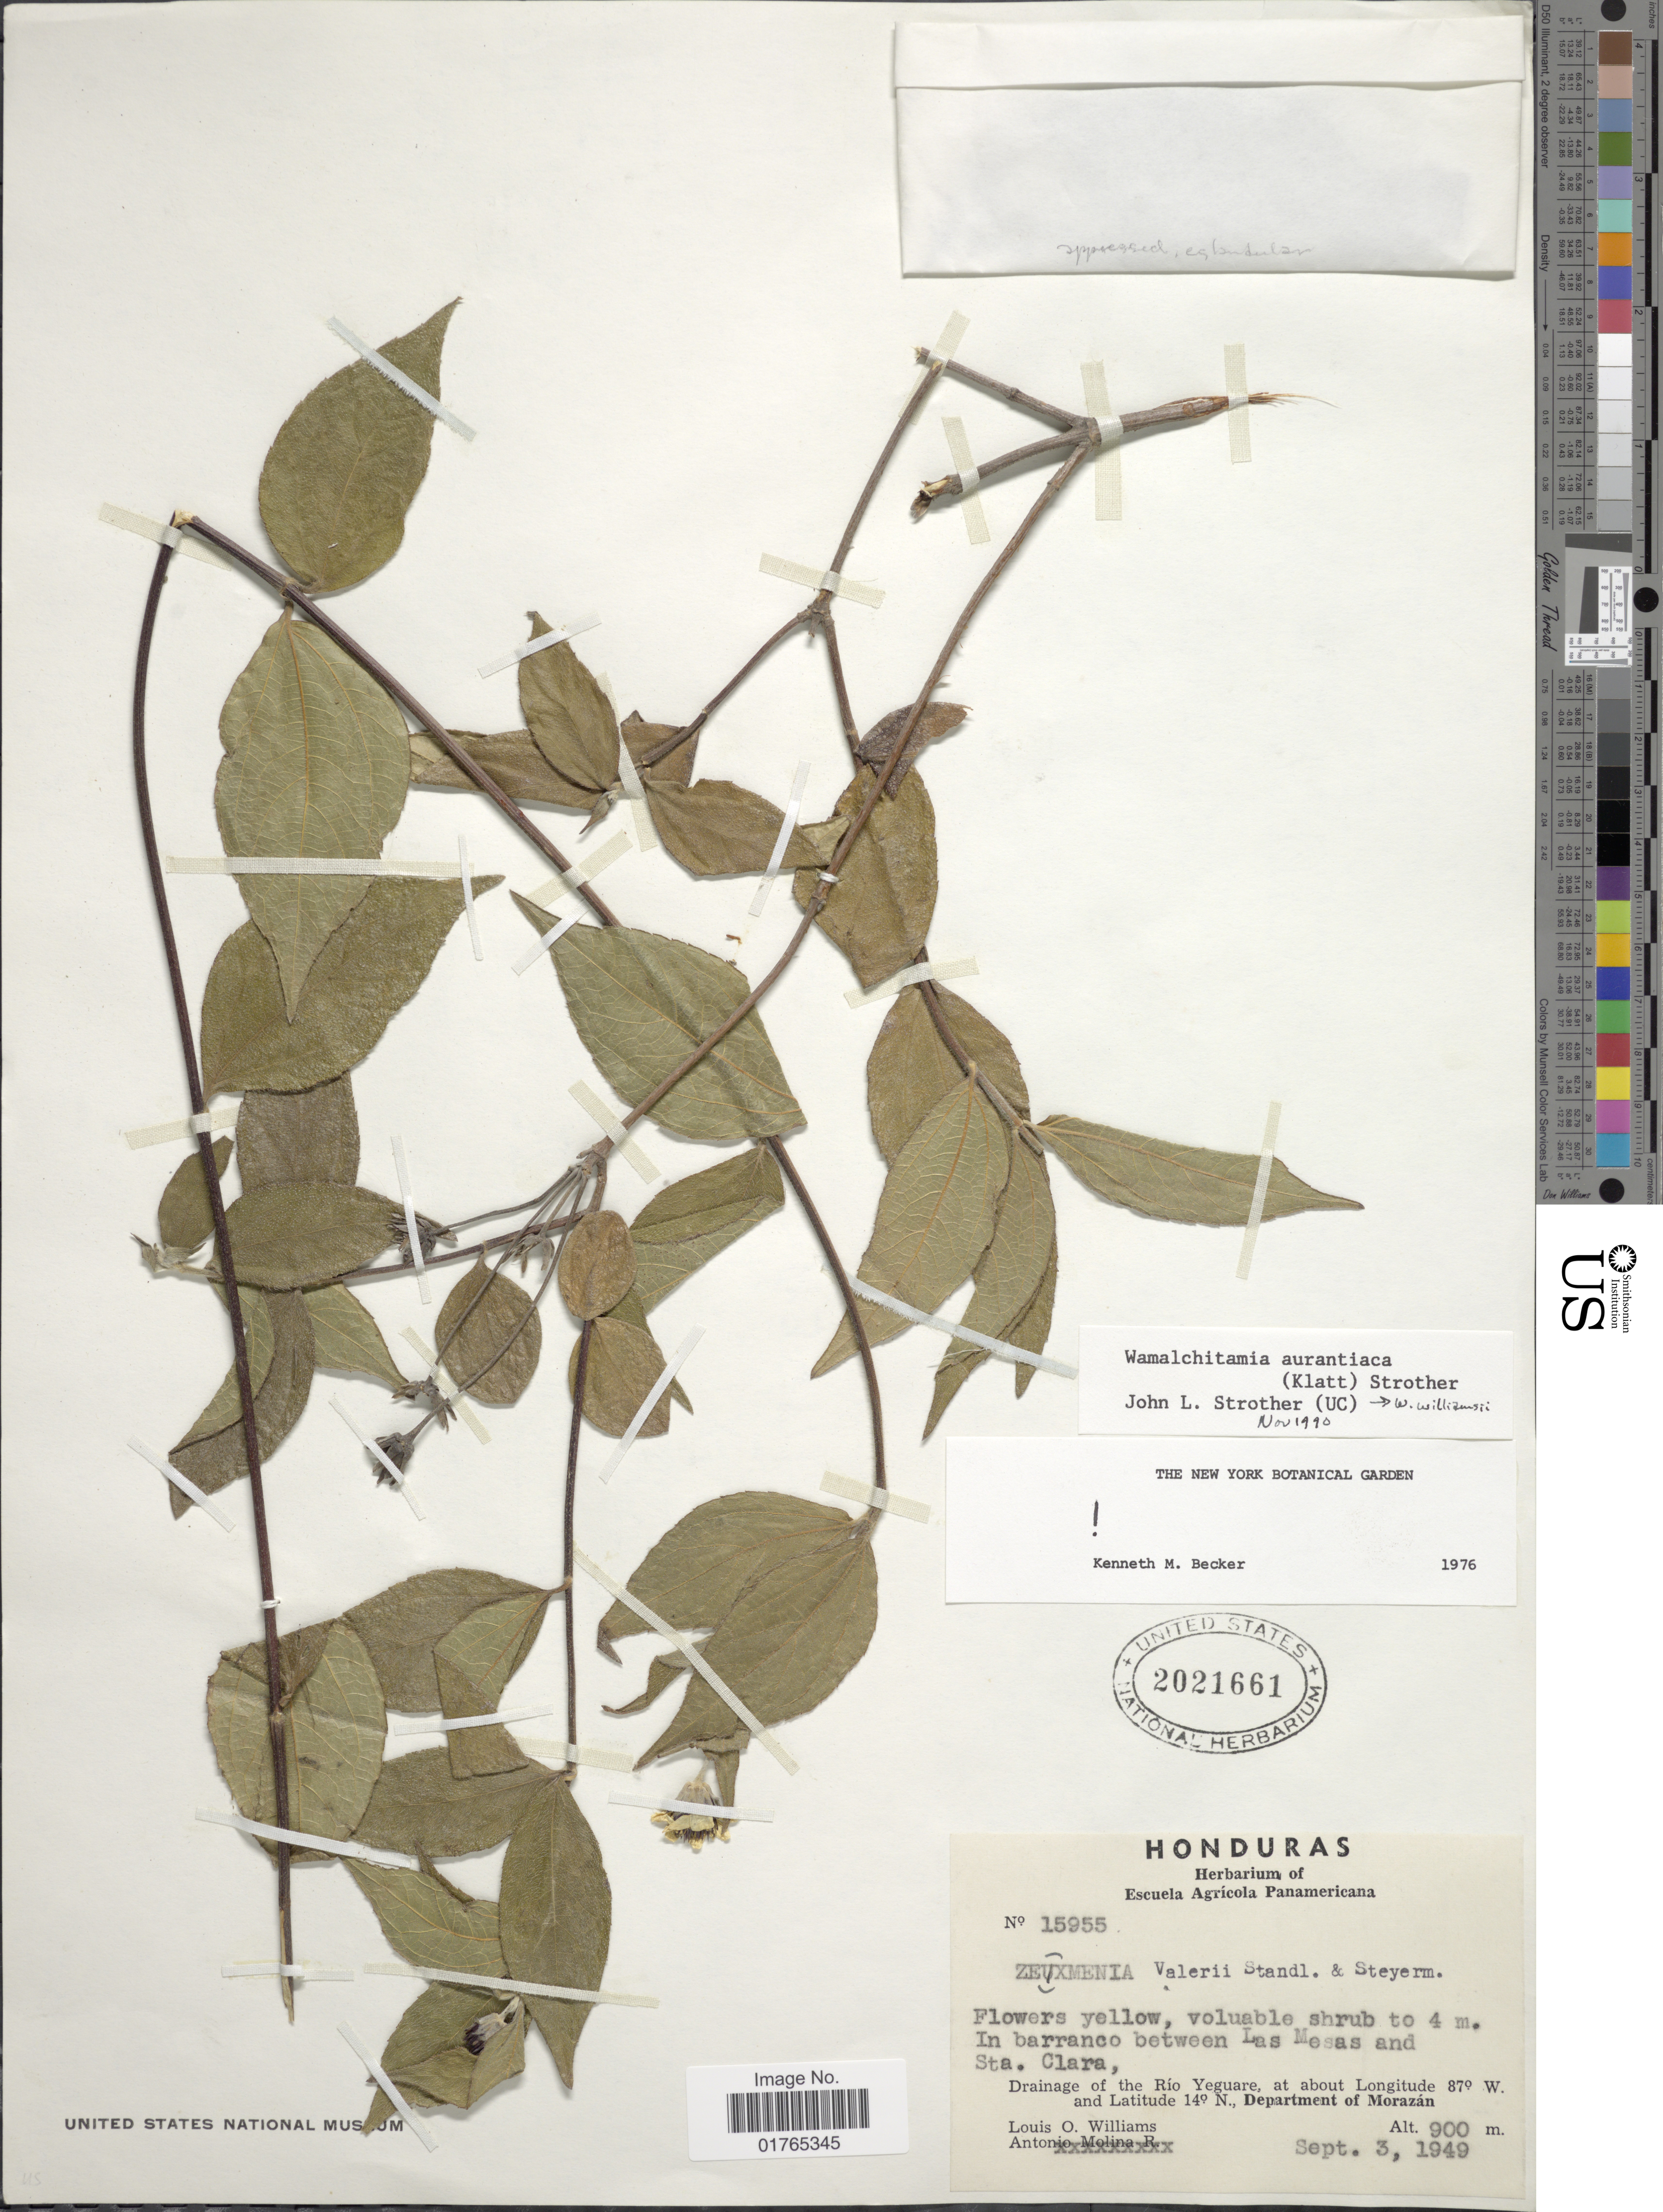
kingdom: Plantae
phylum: Tracheophyta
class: Magnoliopsida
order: Asterales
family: Asteraceae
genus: Wamalchitamia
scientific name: Wamalchitamia aurantiaca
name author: (Klatt) Strother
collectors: L. O. Williams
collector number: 15955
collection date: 1949-09-03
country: Honduras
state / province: Fco. Morazán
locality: In barranco between Las Mesas and Sta. Clara, drainage of the Río Yeguare, department of Morazán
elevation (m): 900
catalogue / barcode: US 2021661